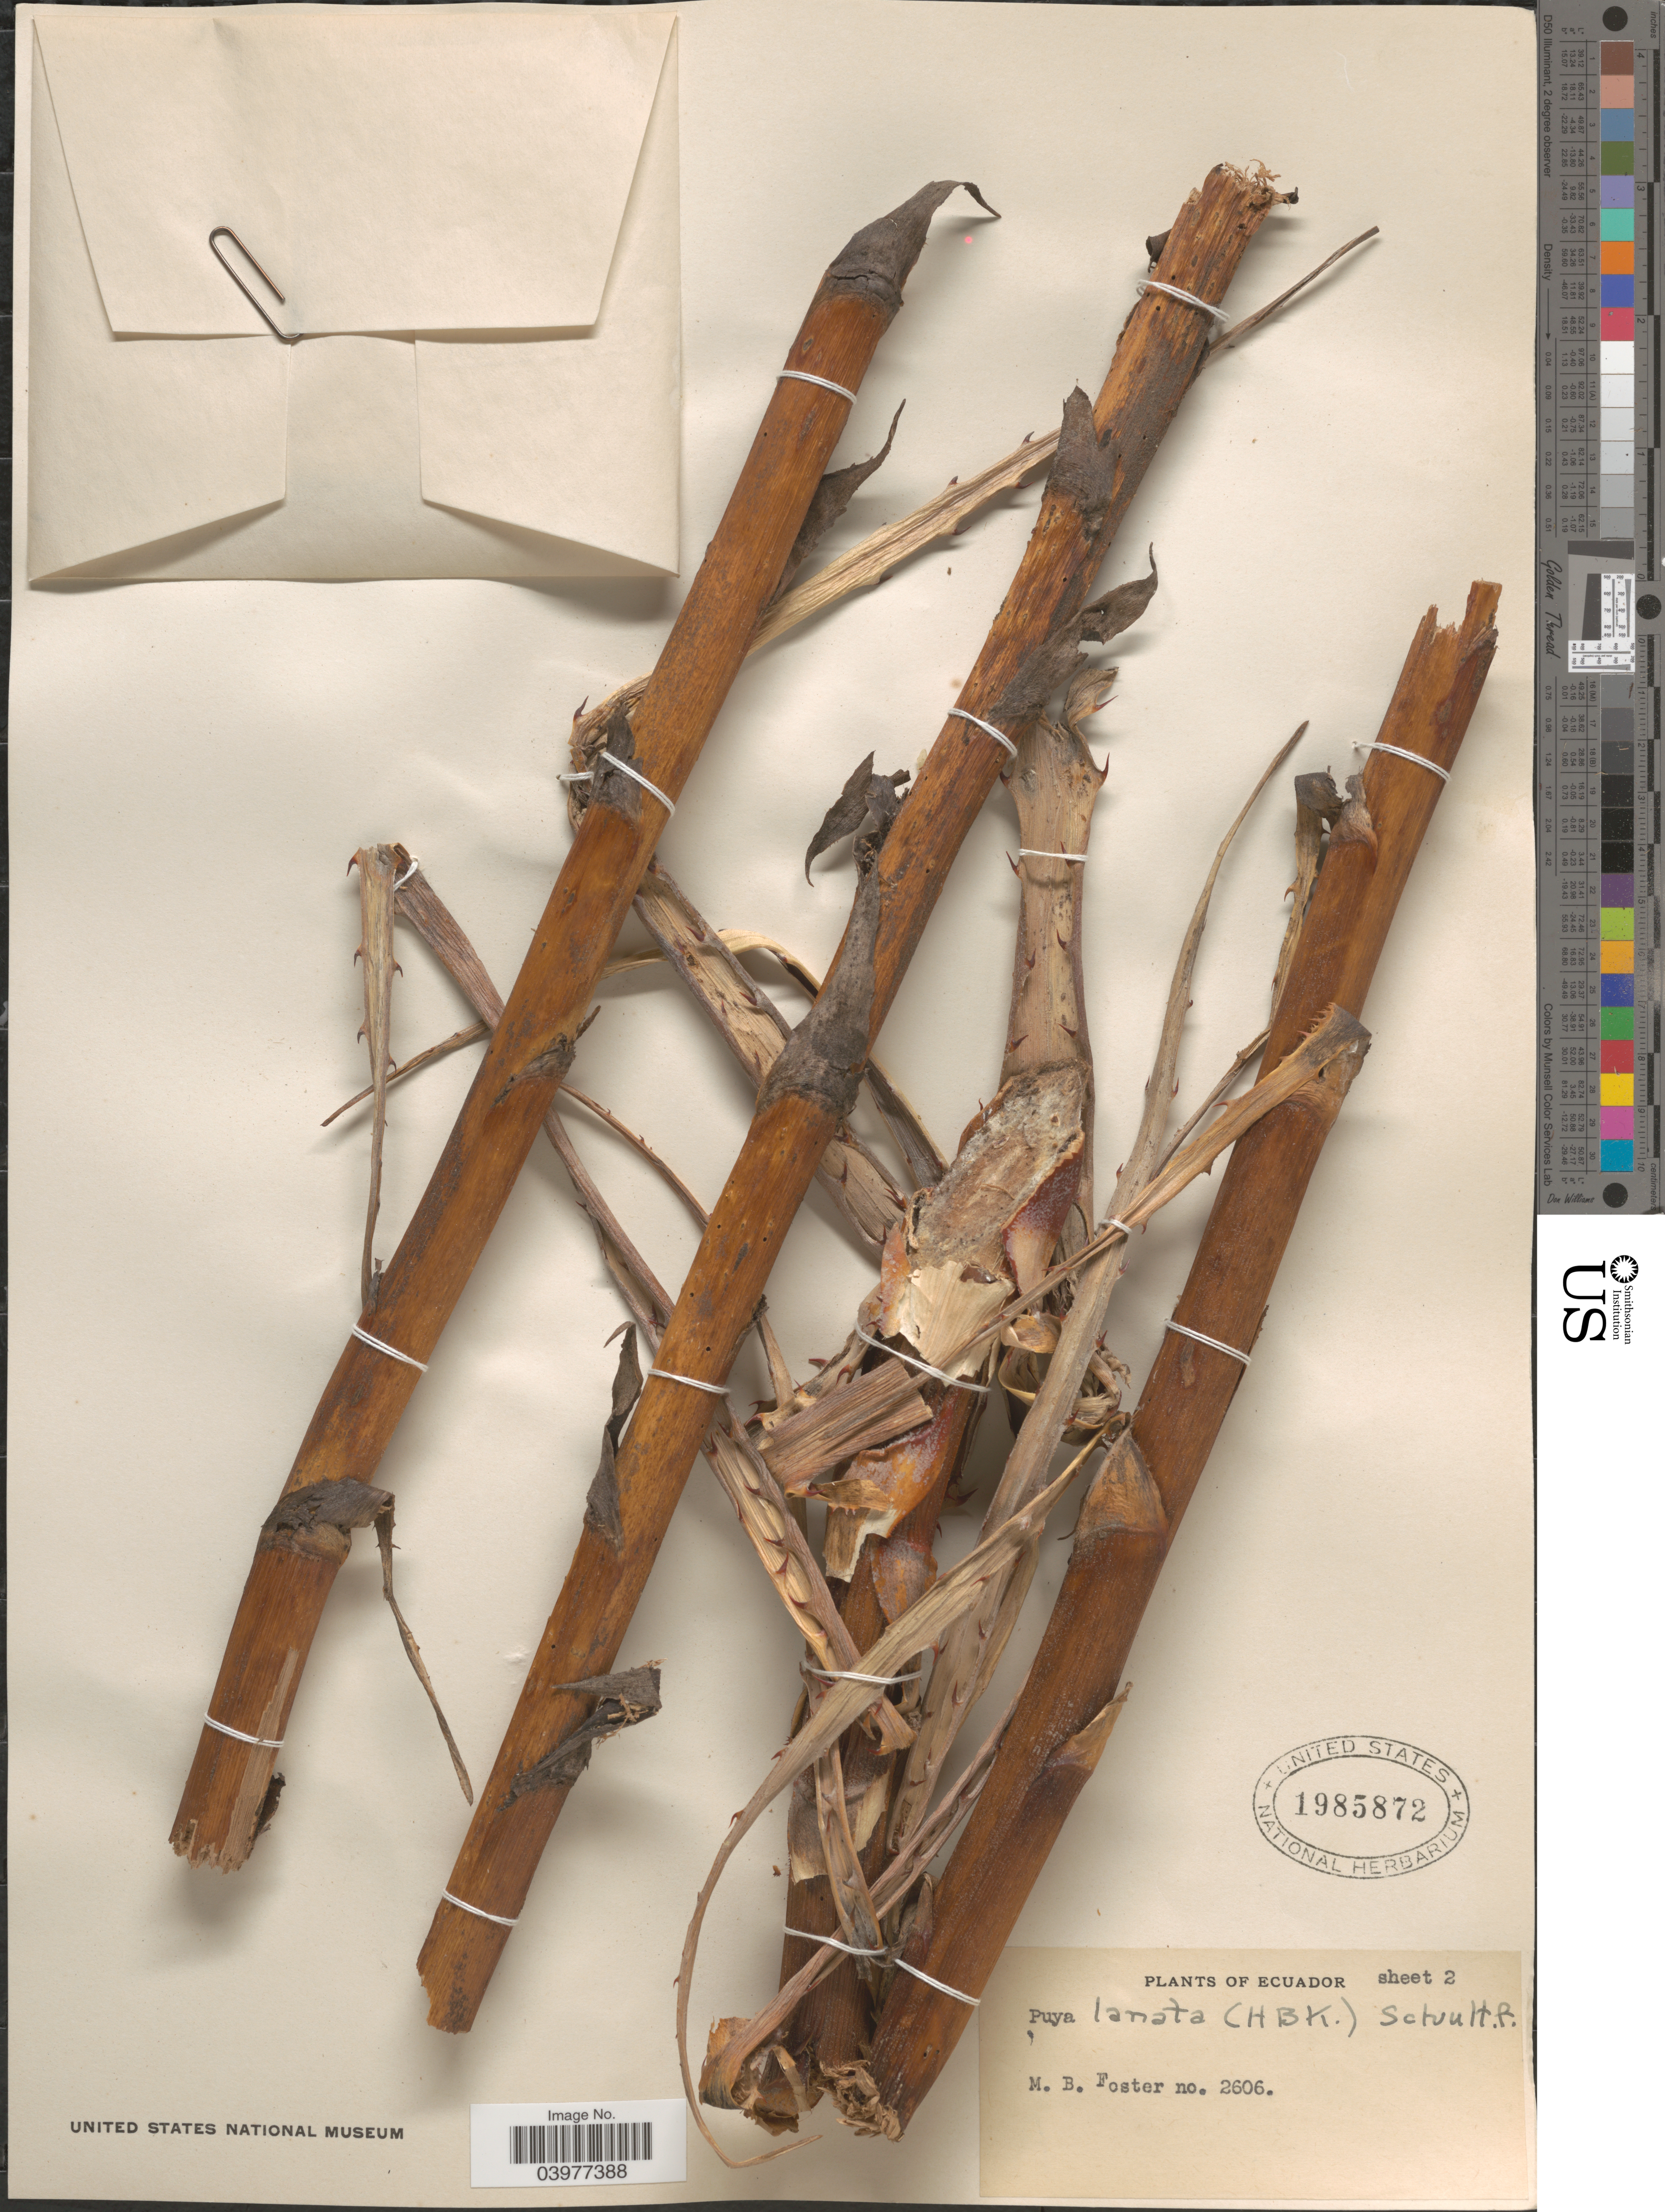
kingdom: Plantae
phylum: Tracheophyta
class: Liliopsida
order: Poales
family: Bromeliaceae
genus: Puya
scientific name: Puya lanata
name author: (Kunth) Schult. f.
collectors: M. B. Foster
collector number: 2606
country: Ecuador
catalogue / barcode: US 1985872